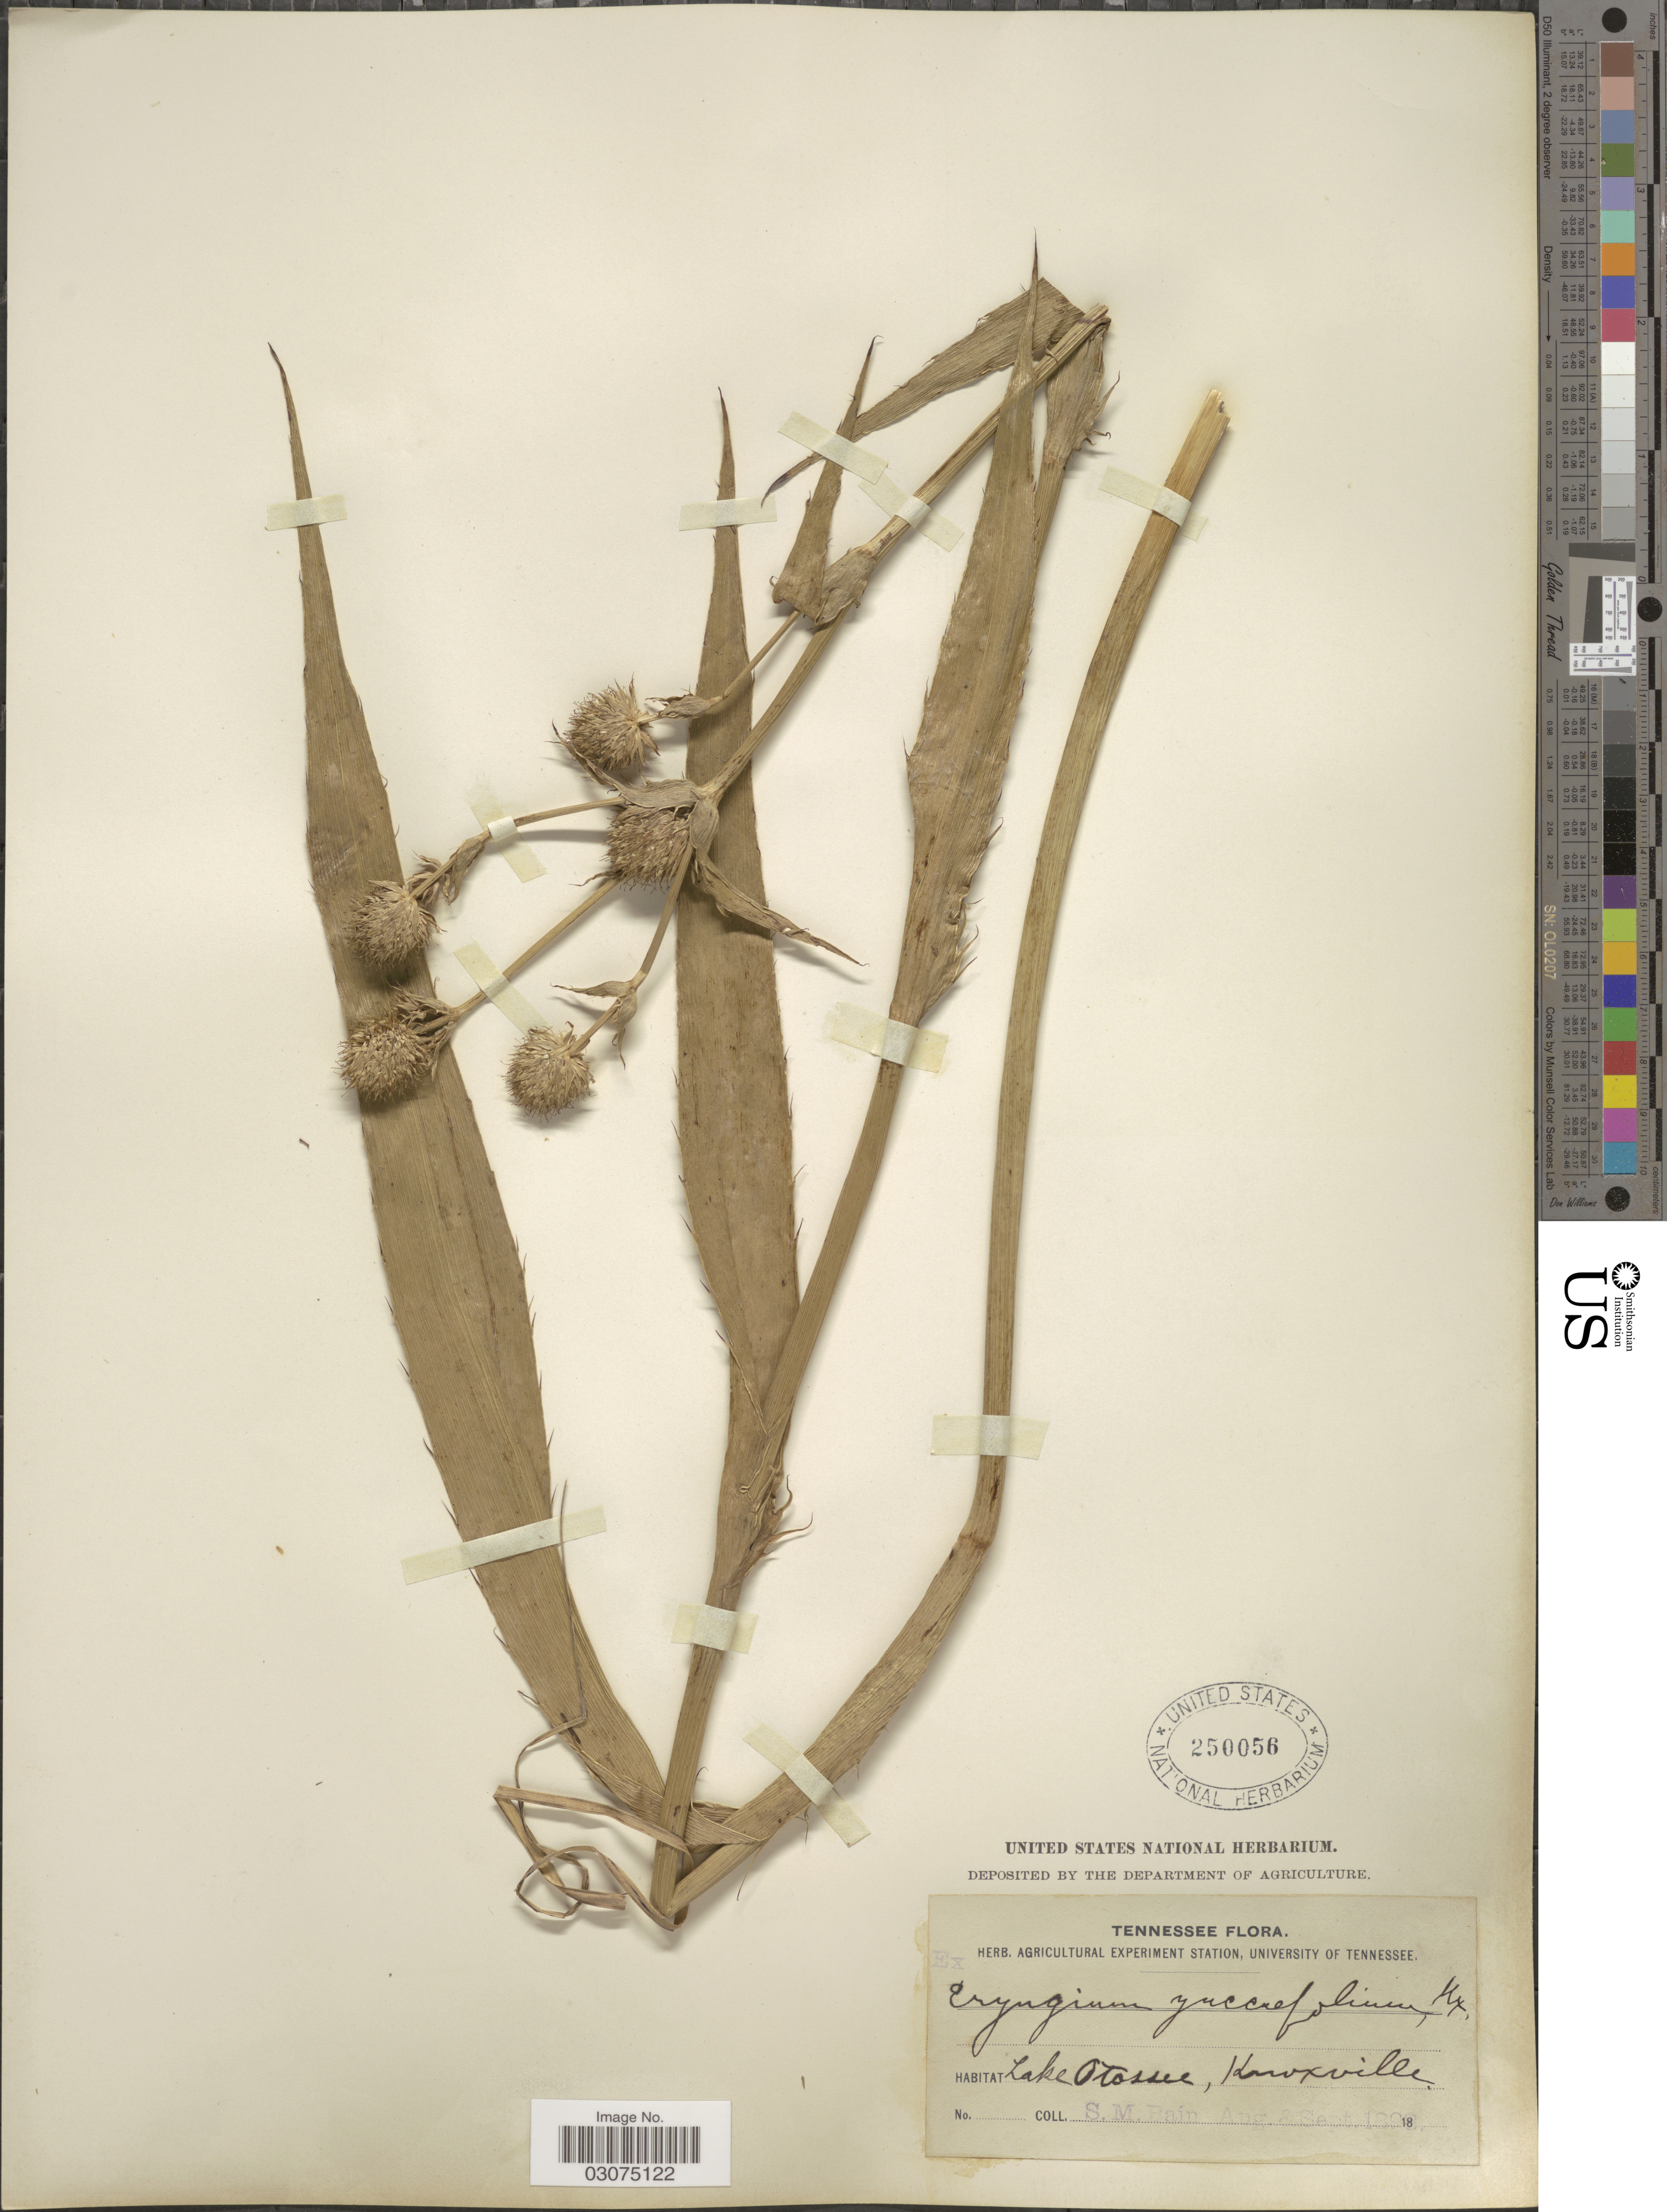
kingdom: Plantae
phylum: Tracheophyta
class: Magnoliopsida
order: Apiales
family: Apiaceae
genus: Eryngium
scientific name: Eryngium yuccifolium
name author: Michx.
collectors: S. M. Bain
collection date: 1898-08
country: United States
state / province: Tennessee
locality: Lake Otossee, Knoxville.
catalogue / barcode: US 250056